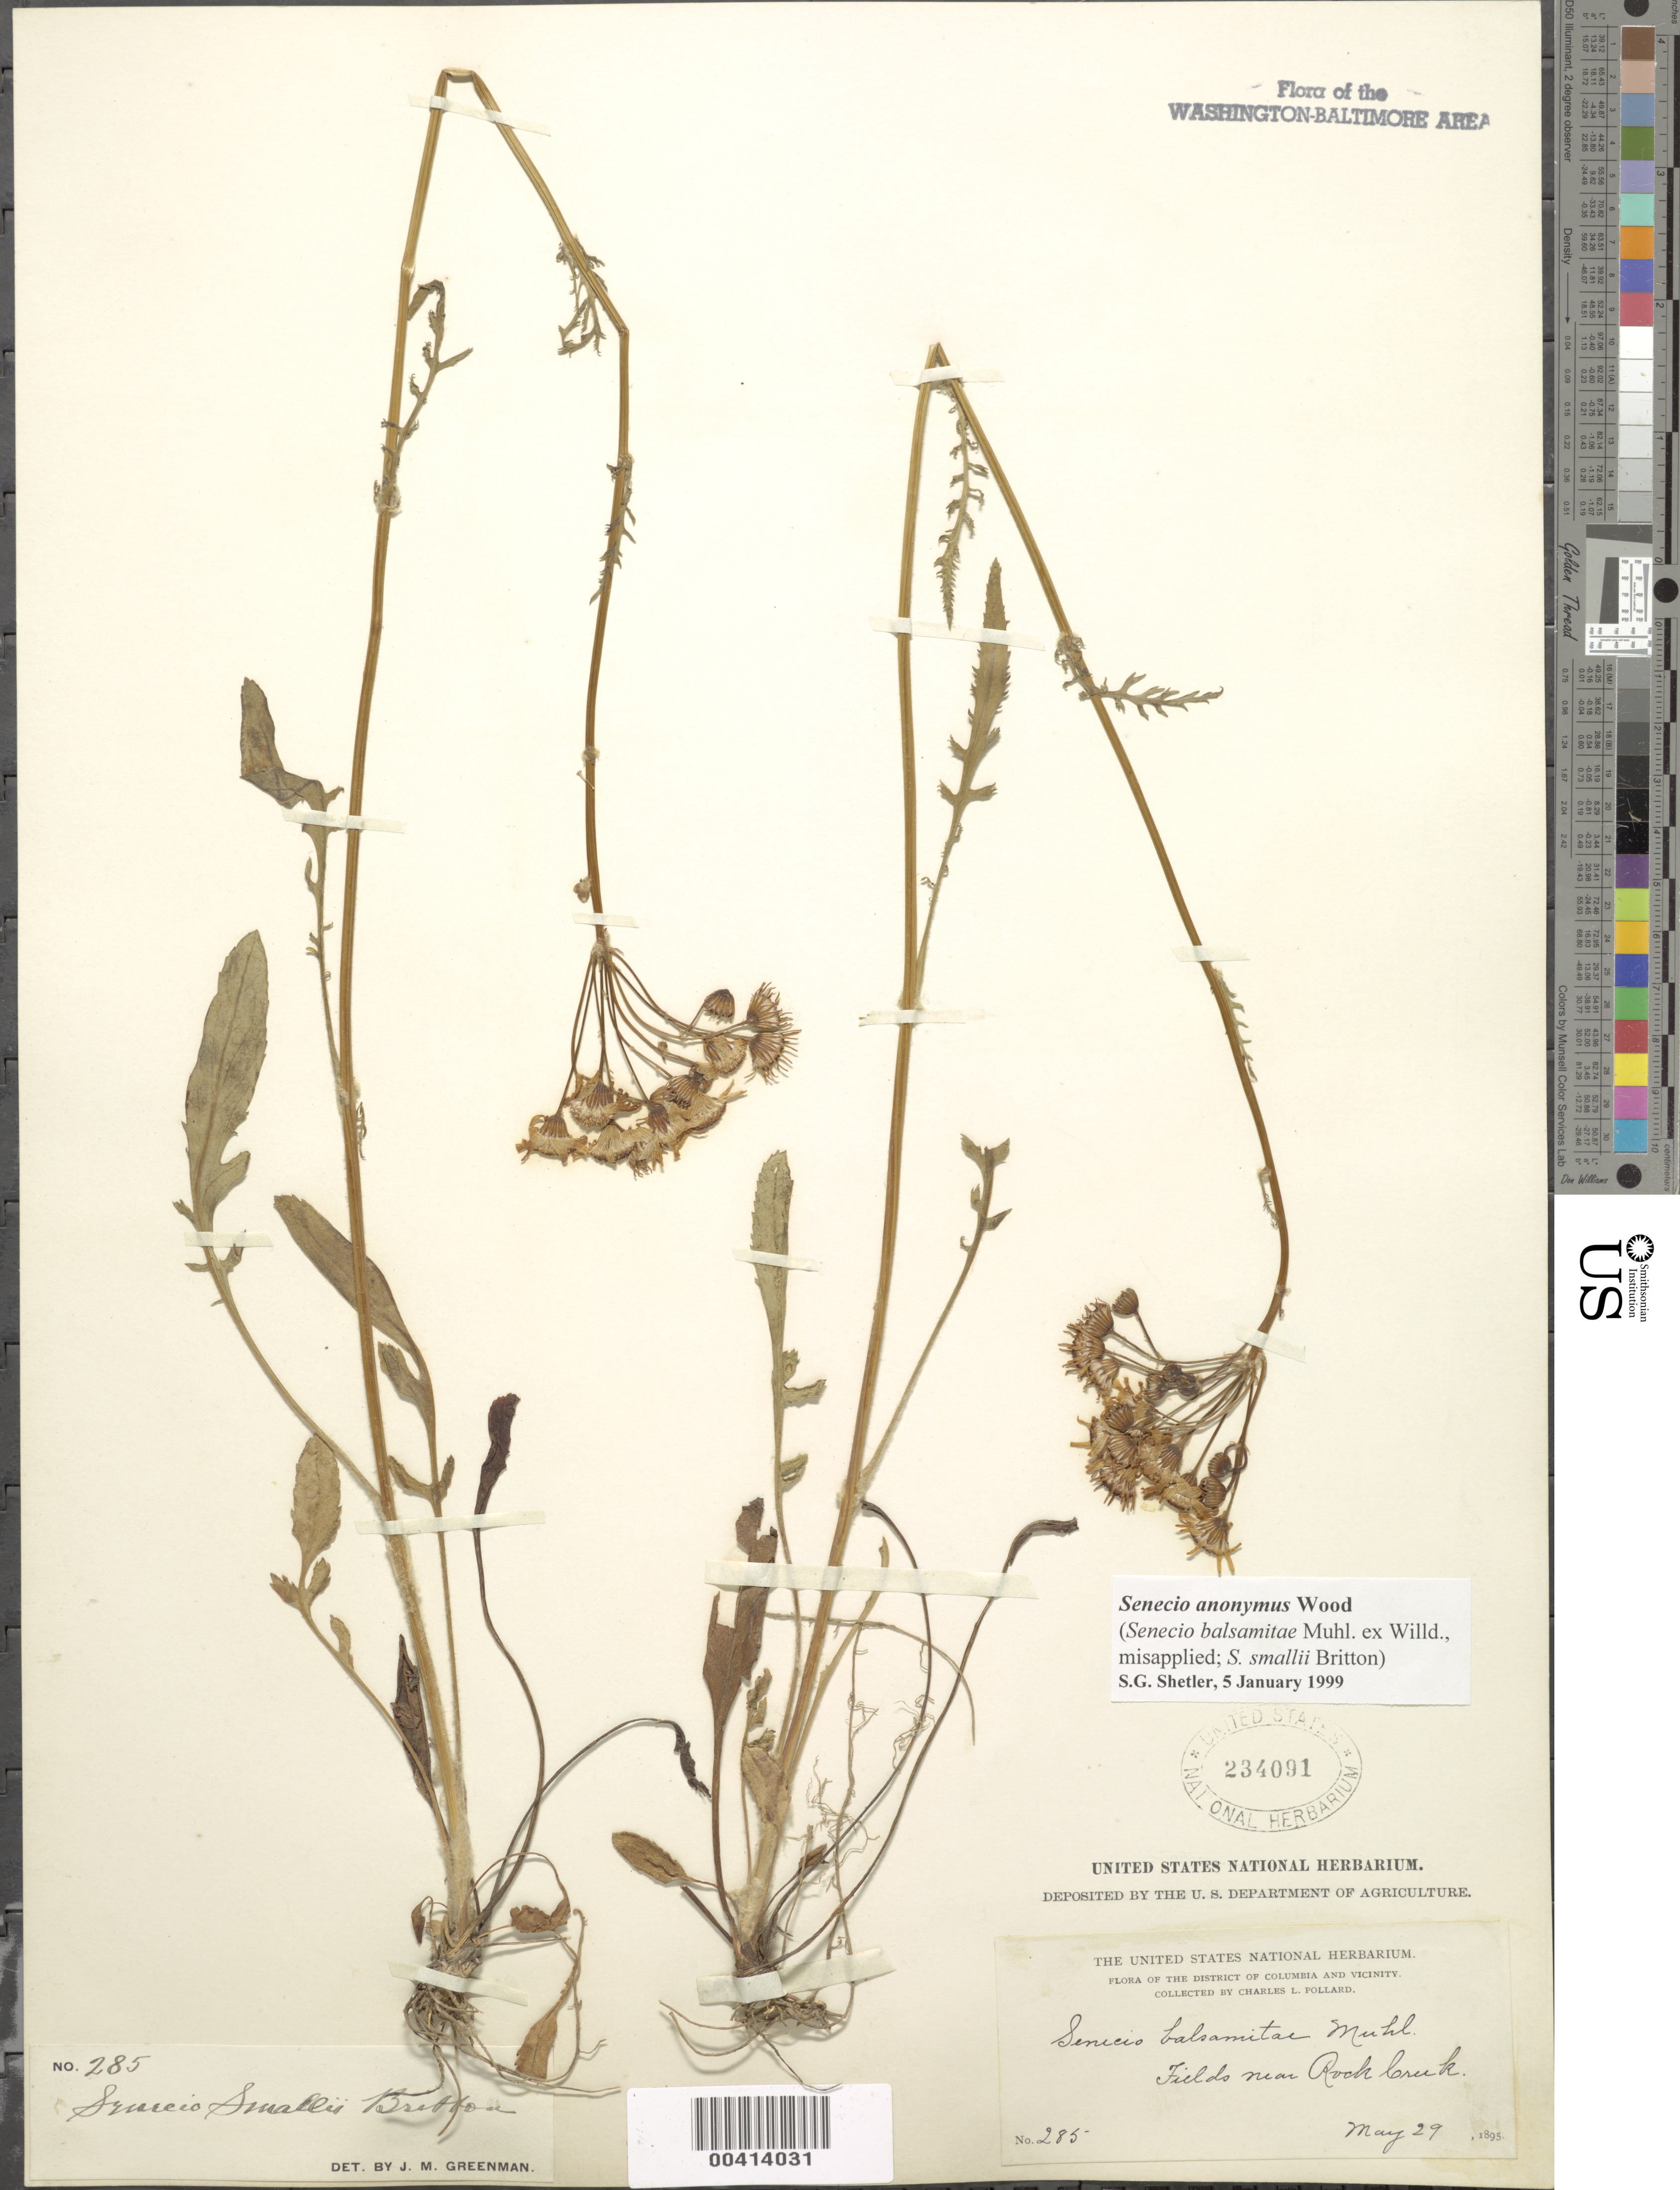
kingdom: Plantae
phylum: Tracheophyta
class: Magnoliopsida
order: Asterales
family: Asteraceae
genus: Packera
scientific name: Packera anonyma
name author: (Alph. Wood) W.A. Weber & Á. Löve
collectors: C. L. Pollard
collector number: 285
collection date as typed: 29 May 1895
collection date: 1895-05-29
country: United States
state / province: District of Columbia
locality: Rock Creek Rock Creek Park & vicinity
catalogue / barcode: US 234091